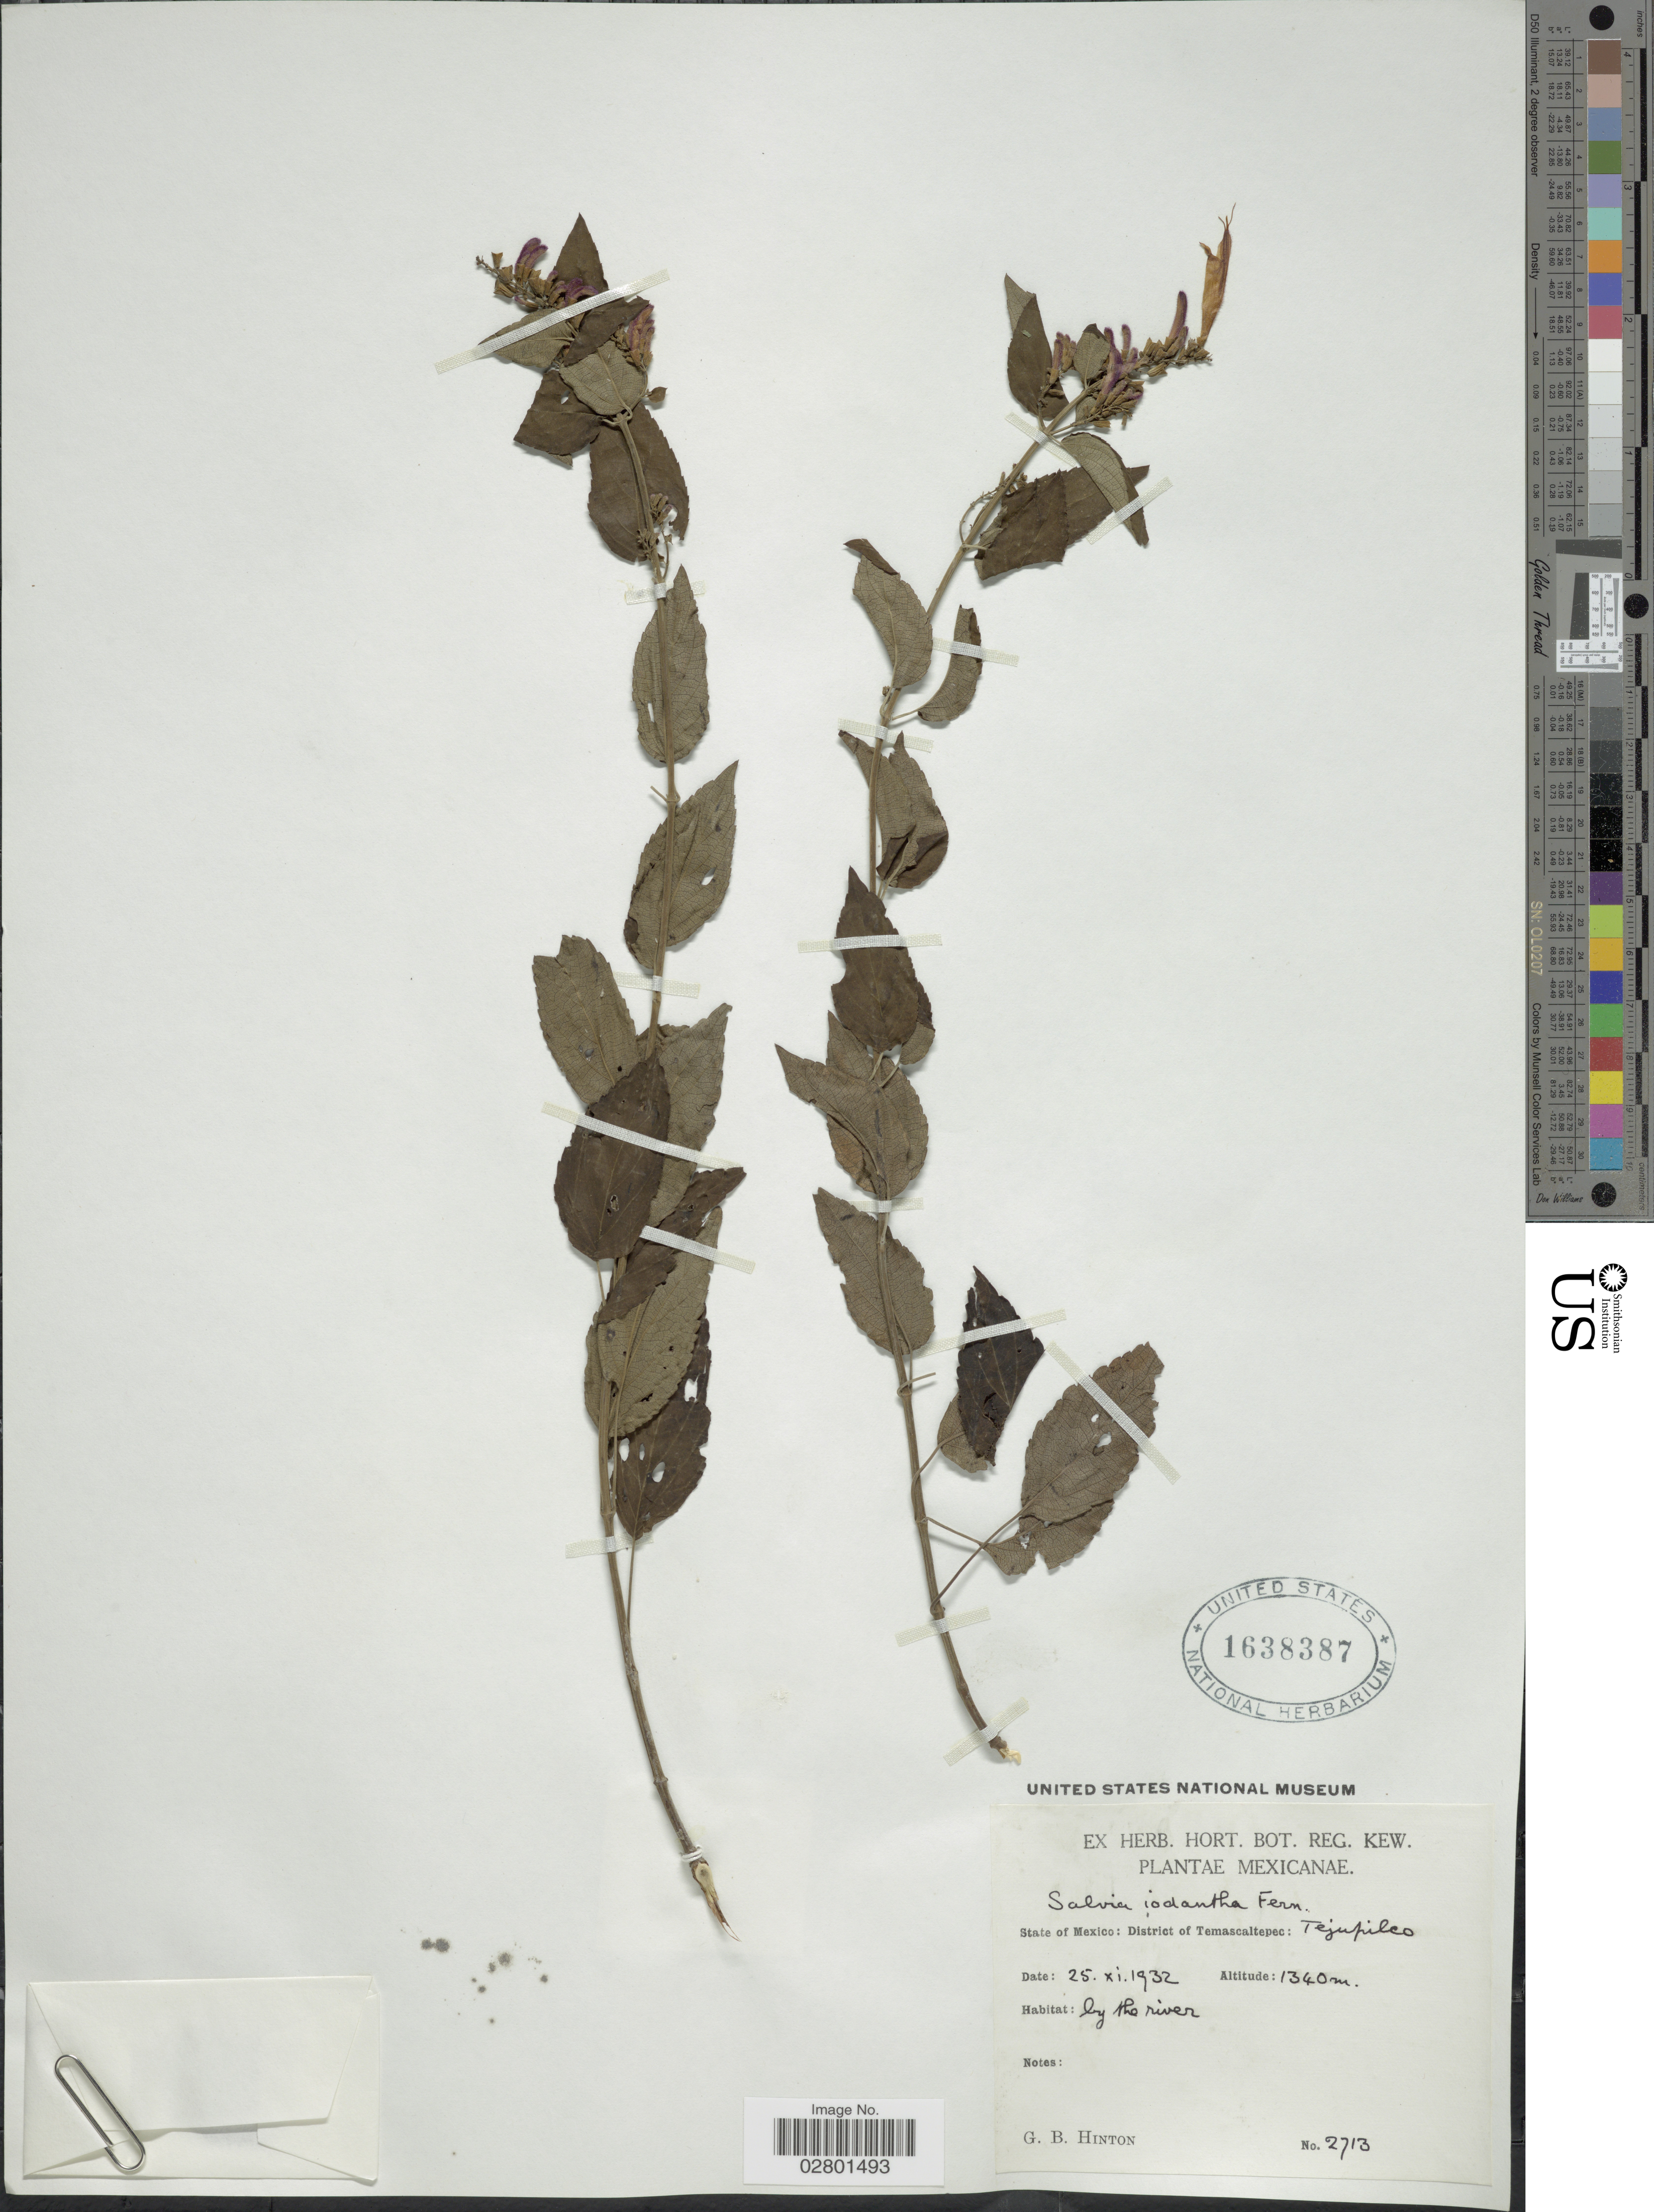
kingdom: Plantae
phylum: Tracheophyta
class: Magnoliopsida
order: Lamiales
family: Lamiaceae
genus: Salvia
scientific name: Salvia iodantha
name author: Fernald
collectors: G. B. Hinton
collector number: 2713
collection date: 1932-11-25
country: Mexico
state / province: México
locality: District of Temascaltepec, Tejupilco.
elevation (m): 1340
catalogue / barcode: US 1638387